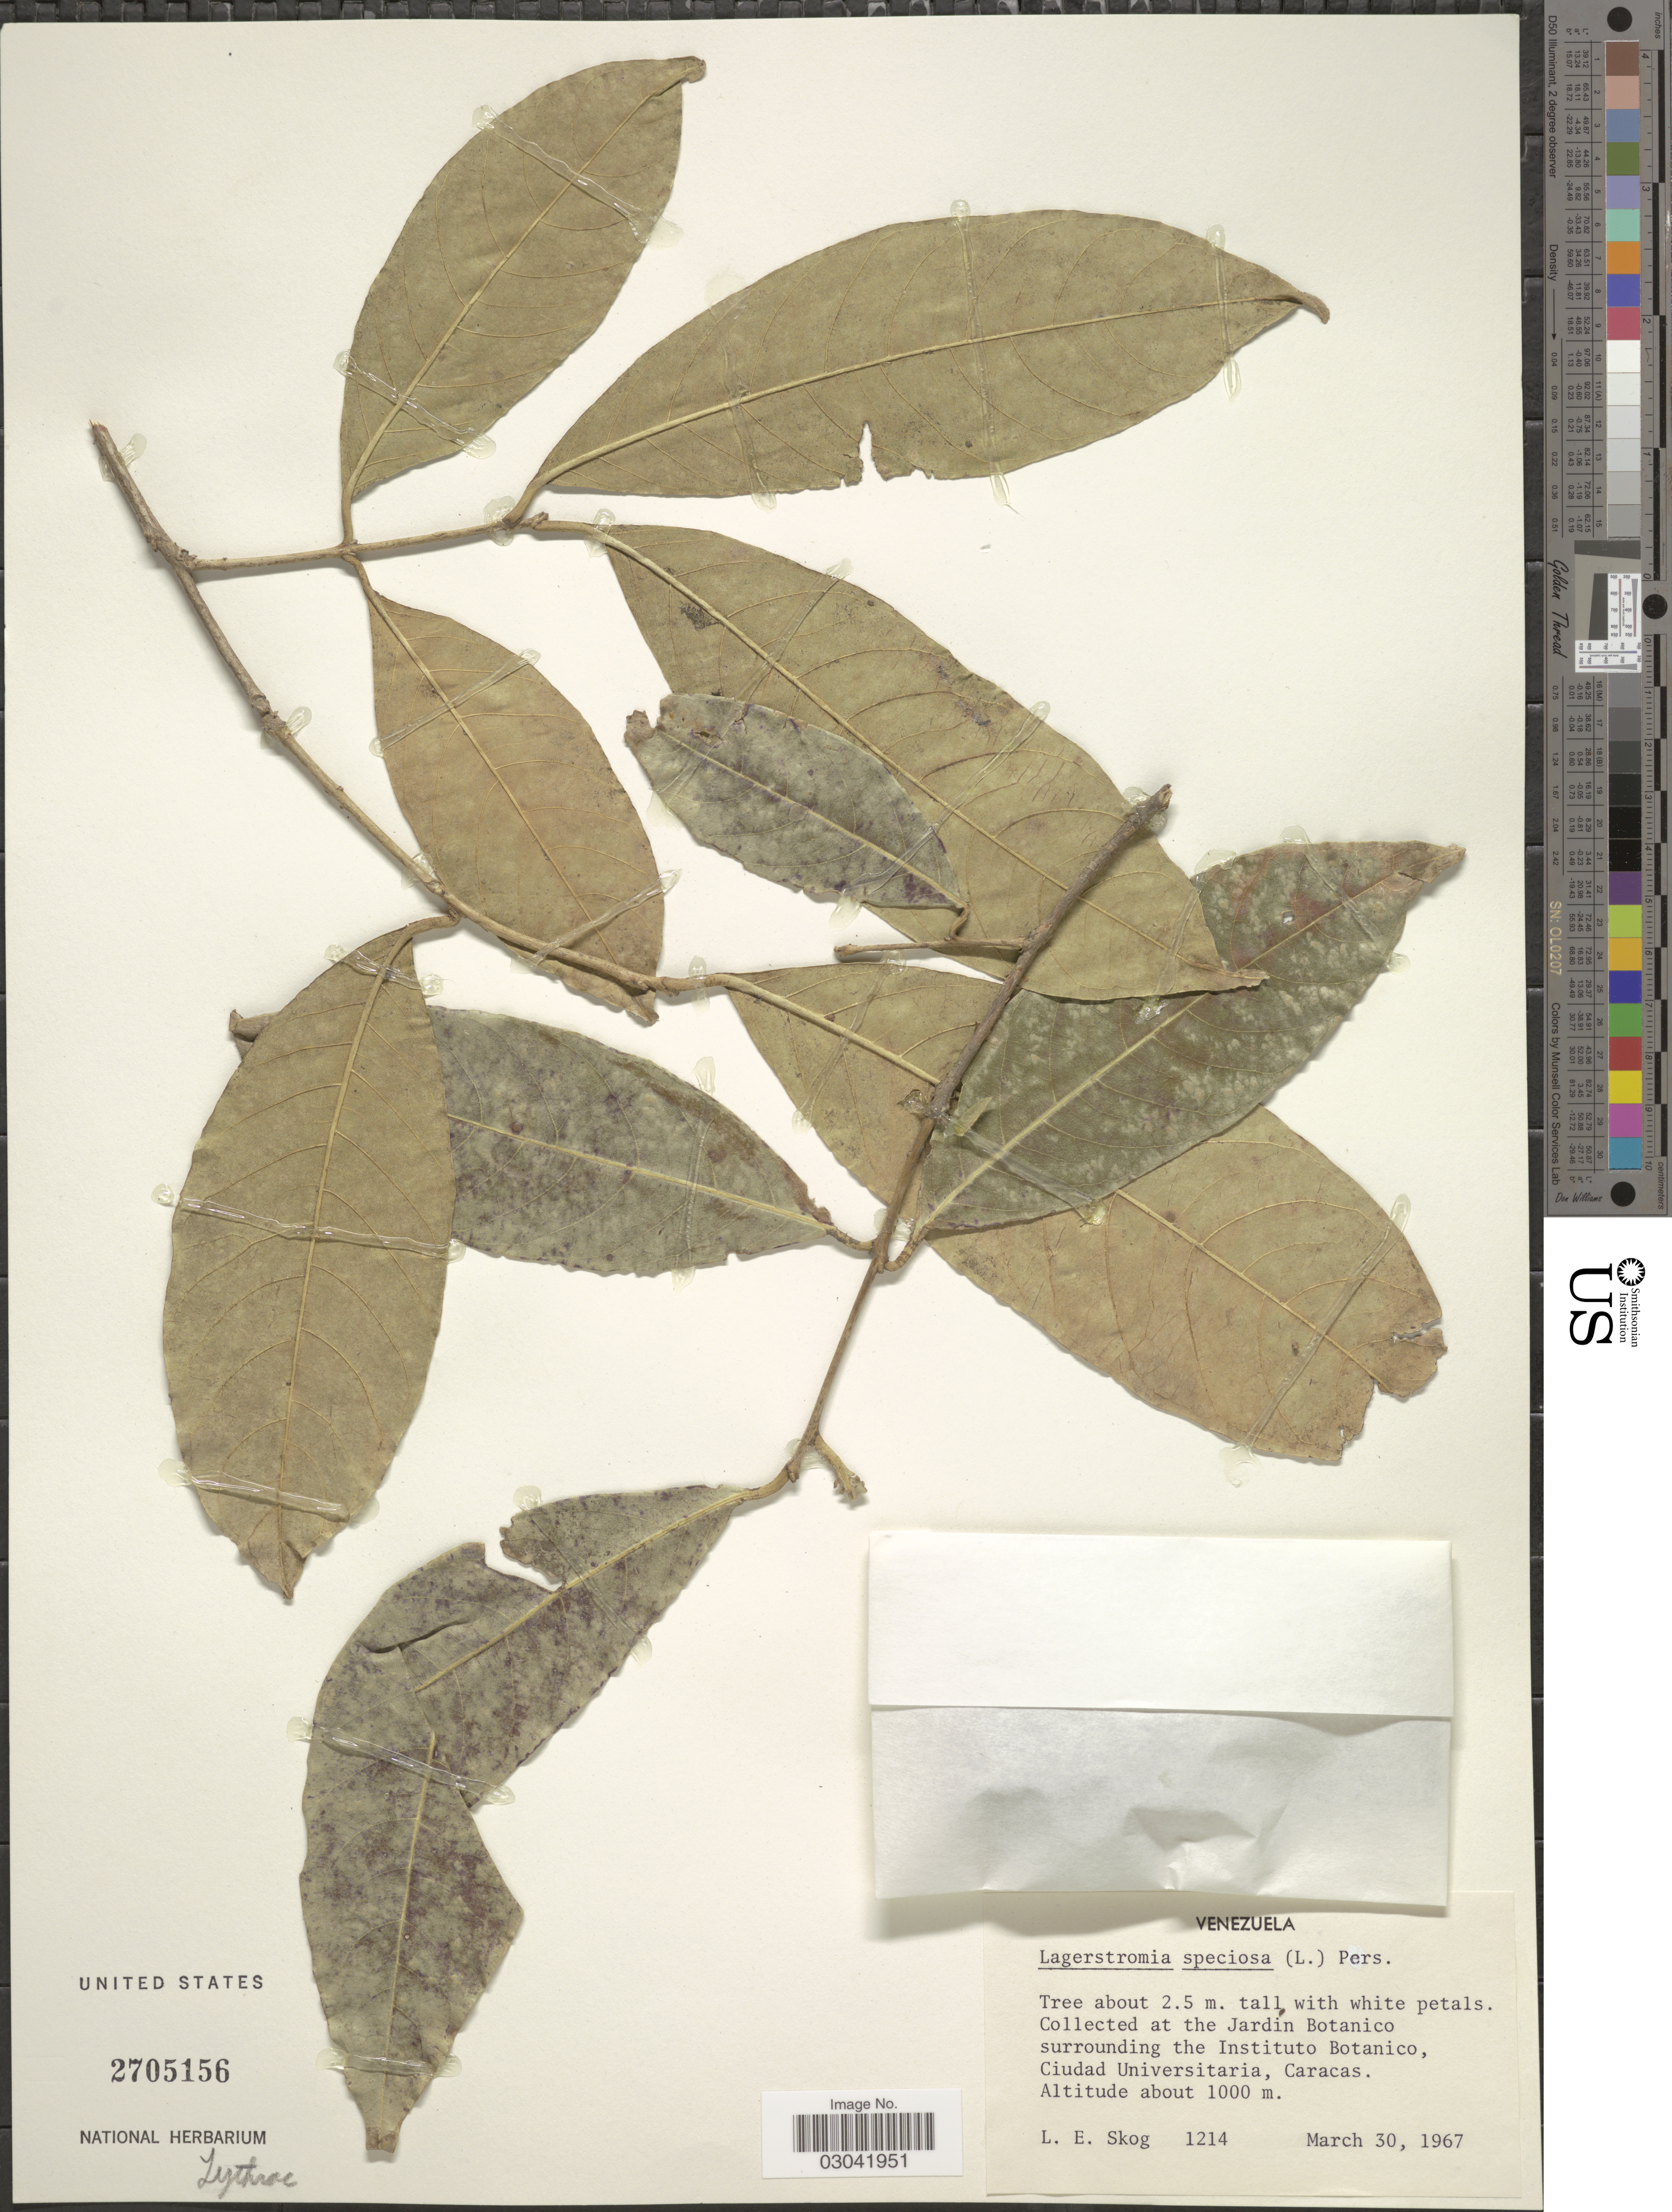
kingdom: Plantae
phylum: Tracheophyta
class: Magnoliopsida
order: Myrtales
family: Lythraceae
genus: Lagerstroemia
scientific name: Lagerstroemia speciosa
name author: (L.) Pers.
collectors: L. E. Skog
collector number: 1214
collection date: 1967-03-30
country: Venezuela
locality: The Jardín Botanico surrounding the Instituto Botanico, Ciudad Universitaria, Caracas.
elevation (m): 1000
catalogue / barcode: US 2705156